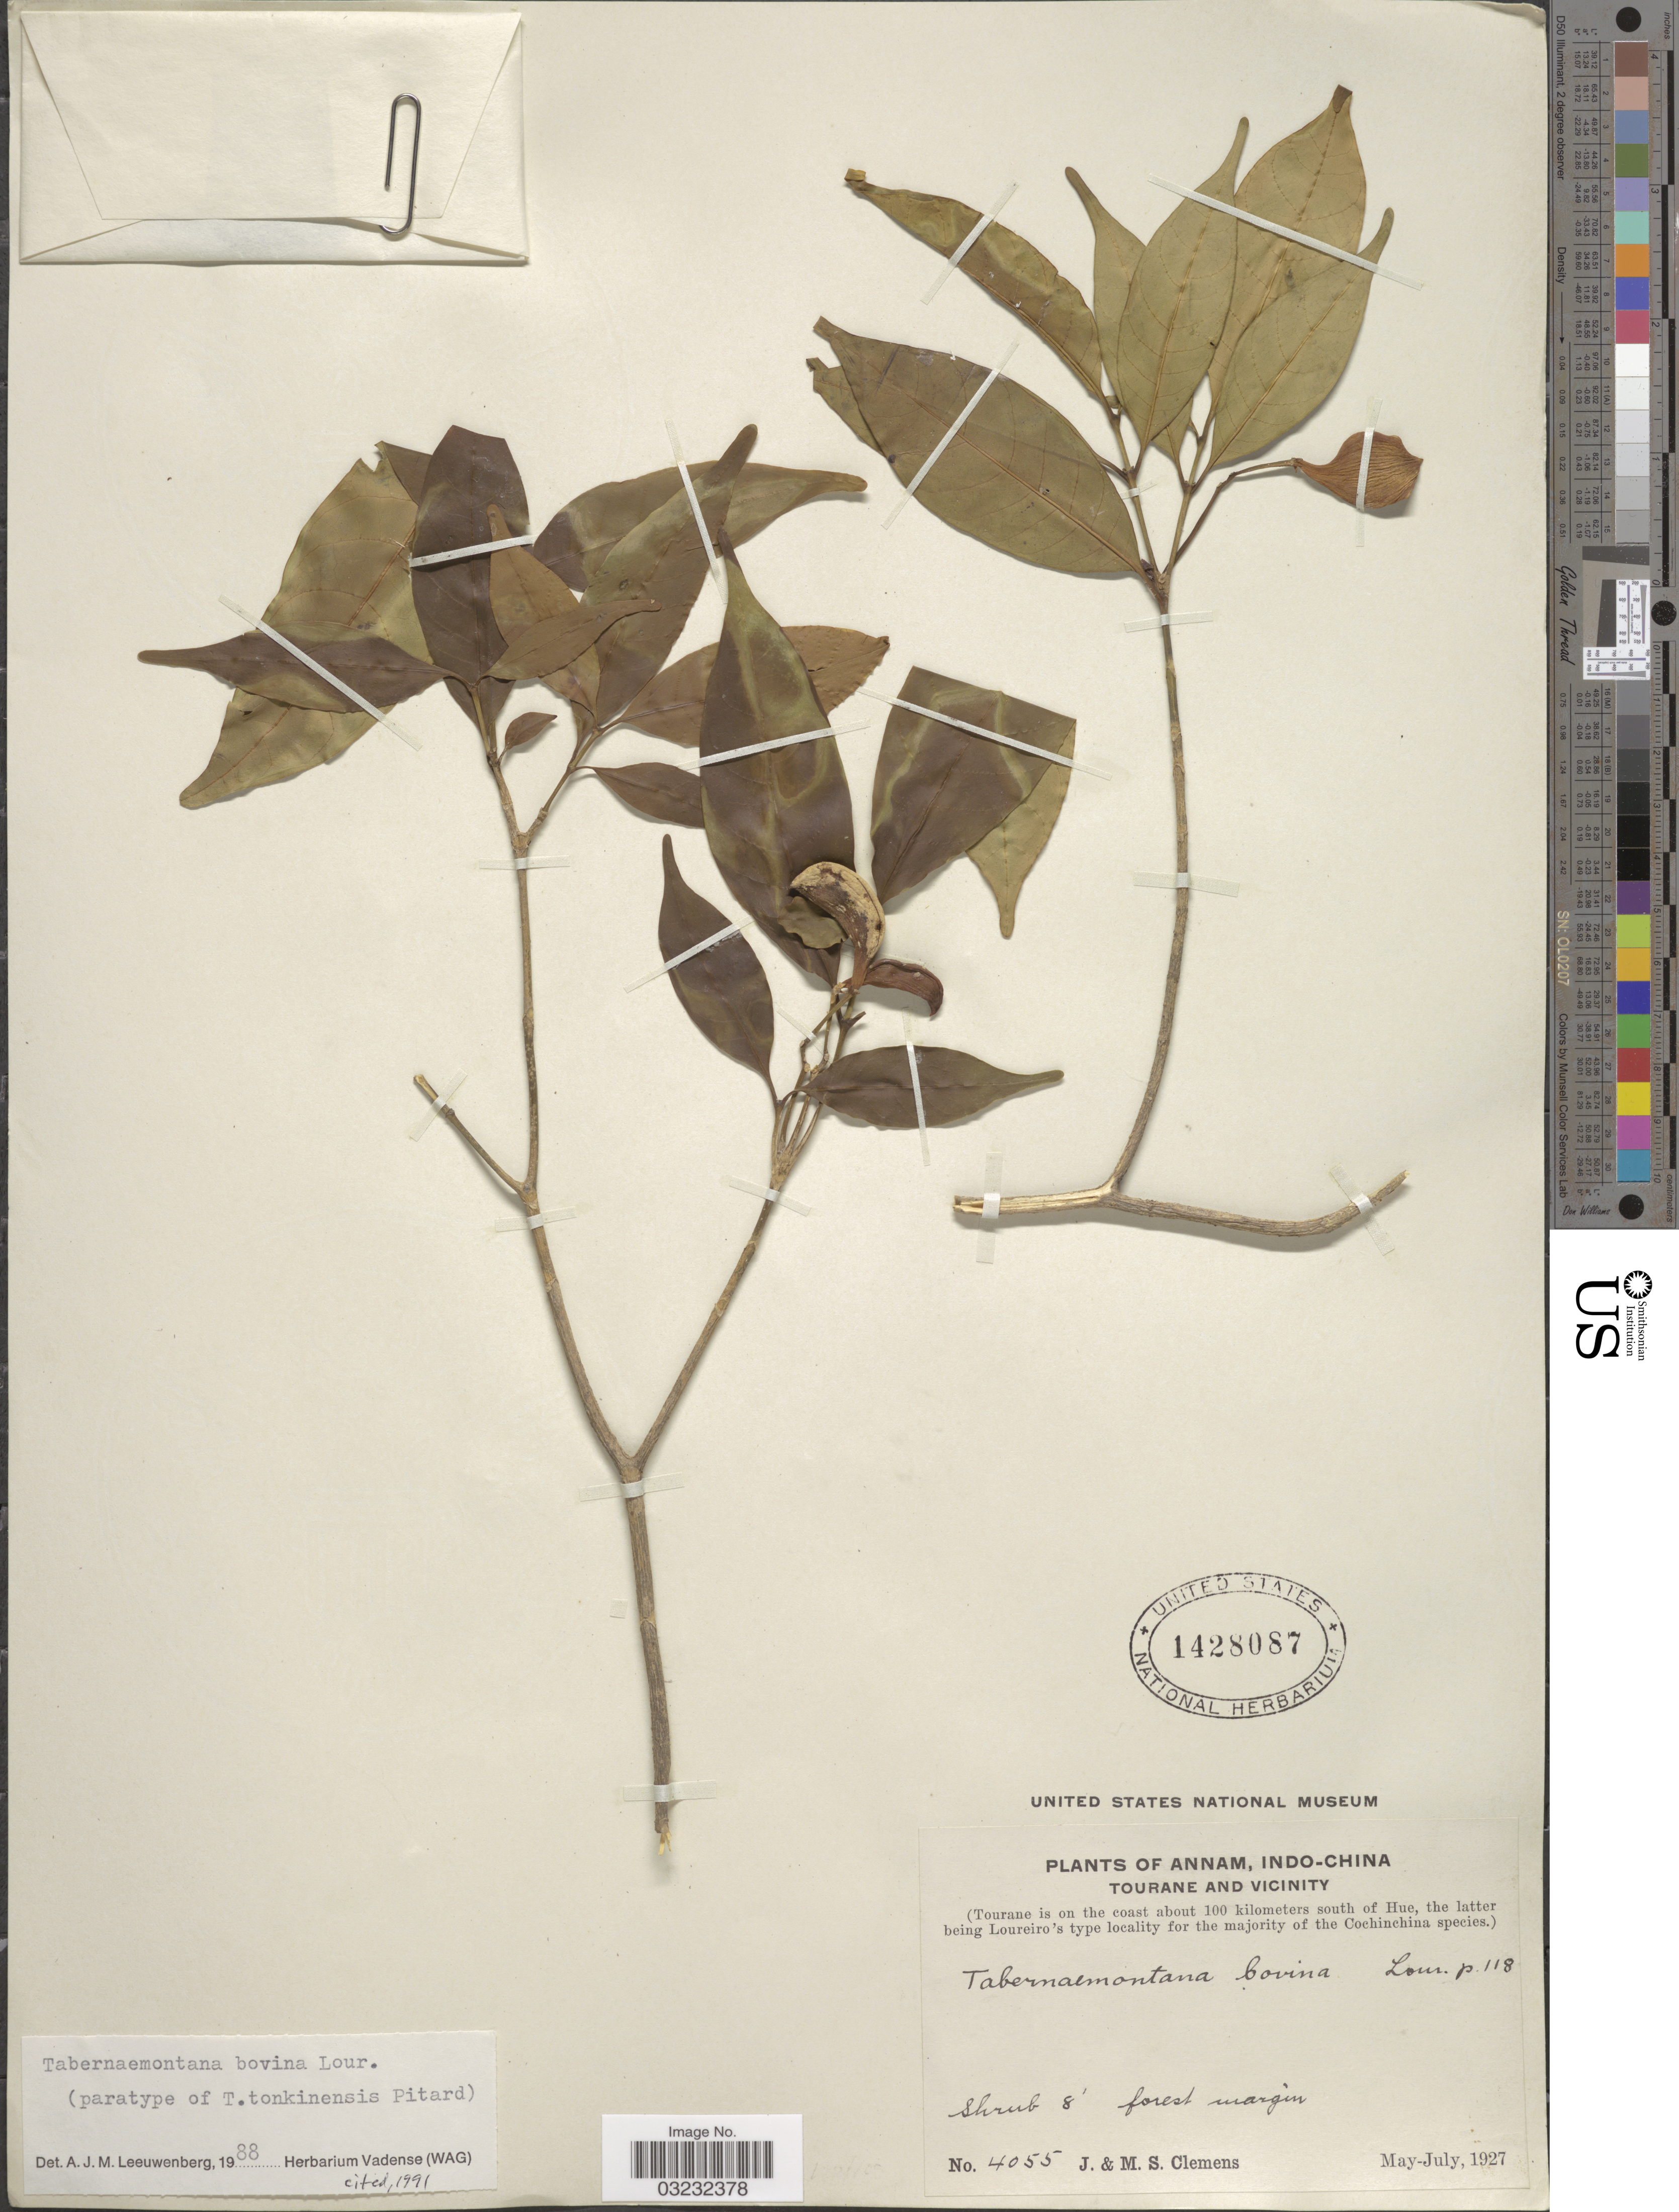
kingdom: Plantae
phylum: Tracheophyta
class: Magnoliopsida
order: Gentianales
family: Apocynaceae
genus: Tabernaemontana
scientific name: Tabernaemontana bovina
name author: Lour.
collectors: J. Clemens & M. S. Clemens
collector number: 4055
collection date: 1927-05/1927-07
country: Vietnam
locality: Annam, Indo-China, Tourane and vicinity (Tourane is on the coast about 100 kilometers south of Hue).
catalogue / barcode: US 1428087